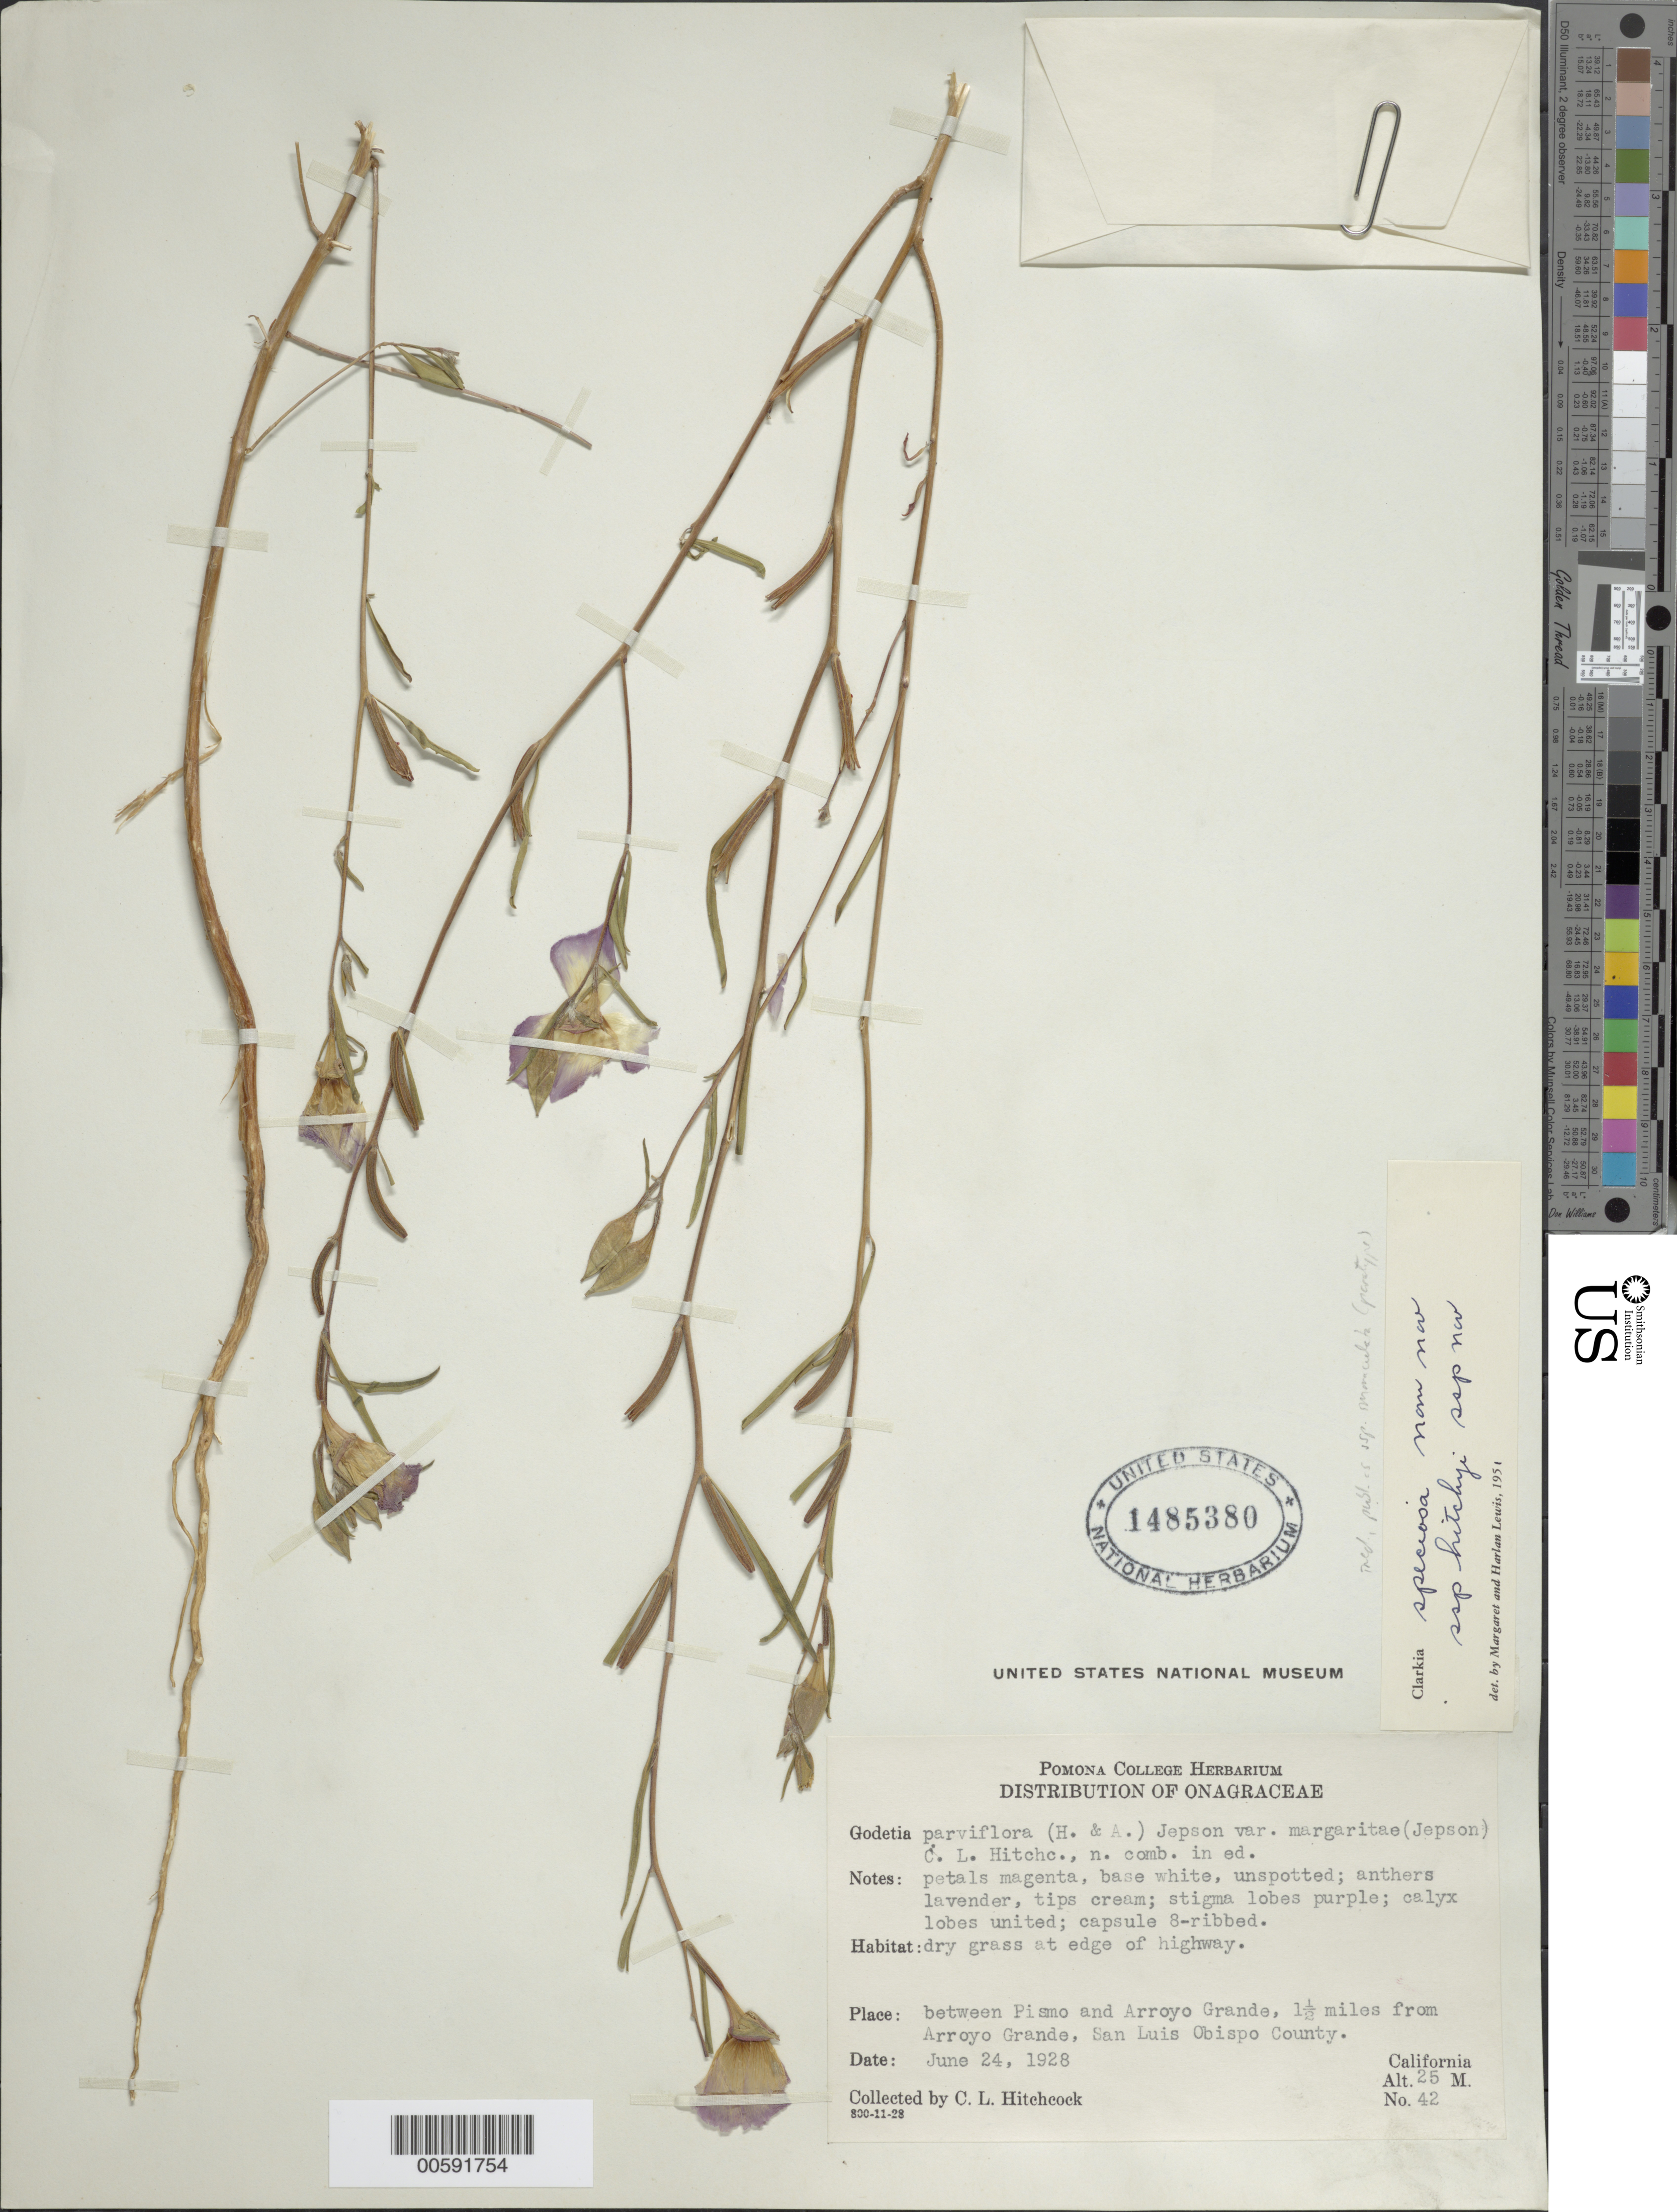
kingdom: Plantae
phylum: Tracheophyta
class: Magnoliopsida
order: Myrtales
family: Onagraceae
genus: Clarkia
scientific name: Clarkia speciosa subsp. speciosa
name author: F. H. Lewis & M.E. Lewis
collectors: A. S. Hitchcock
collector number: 42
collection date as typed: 24 Jun 1928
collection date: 1928-06-24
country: United States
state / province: California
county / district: San Luis Obispo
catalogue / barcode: US 1485380